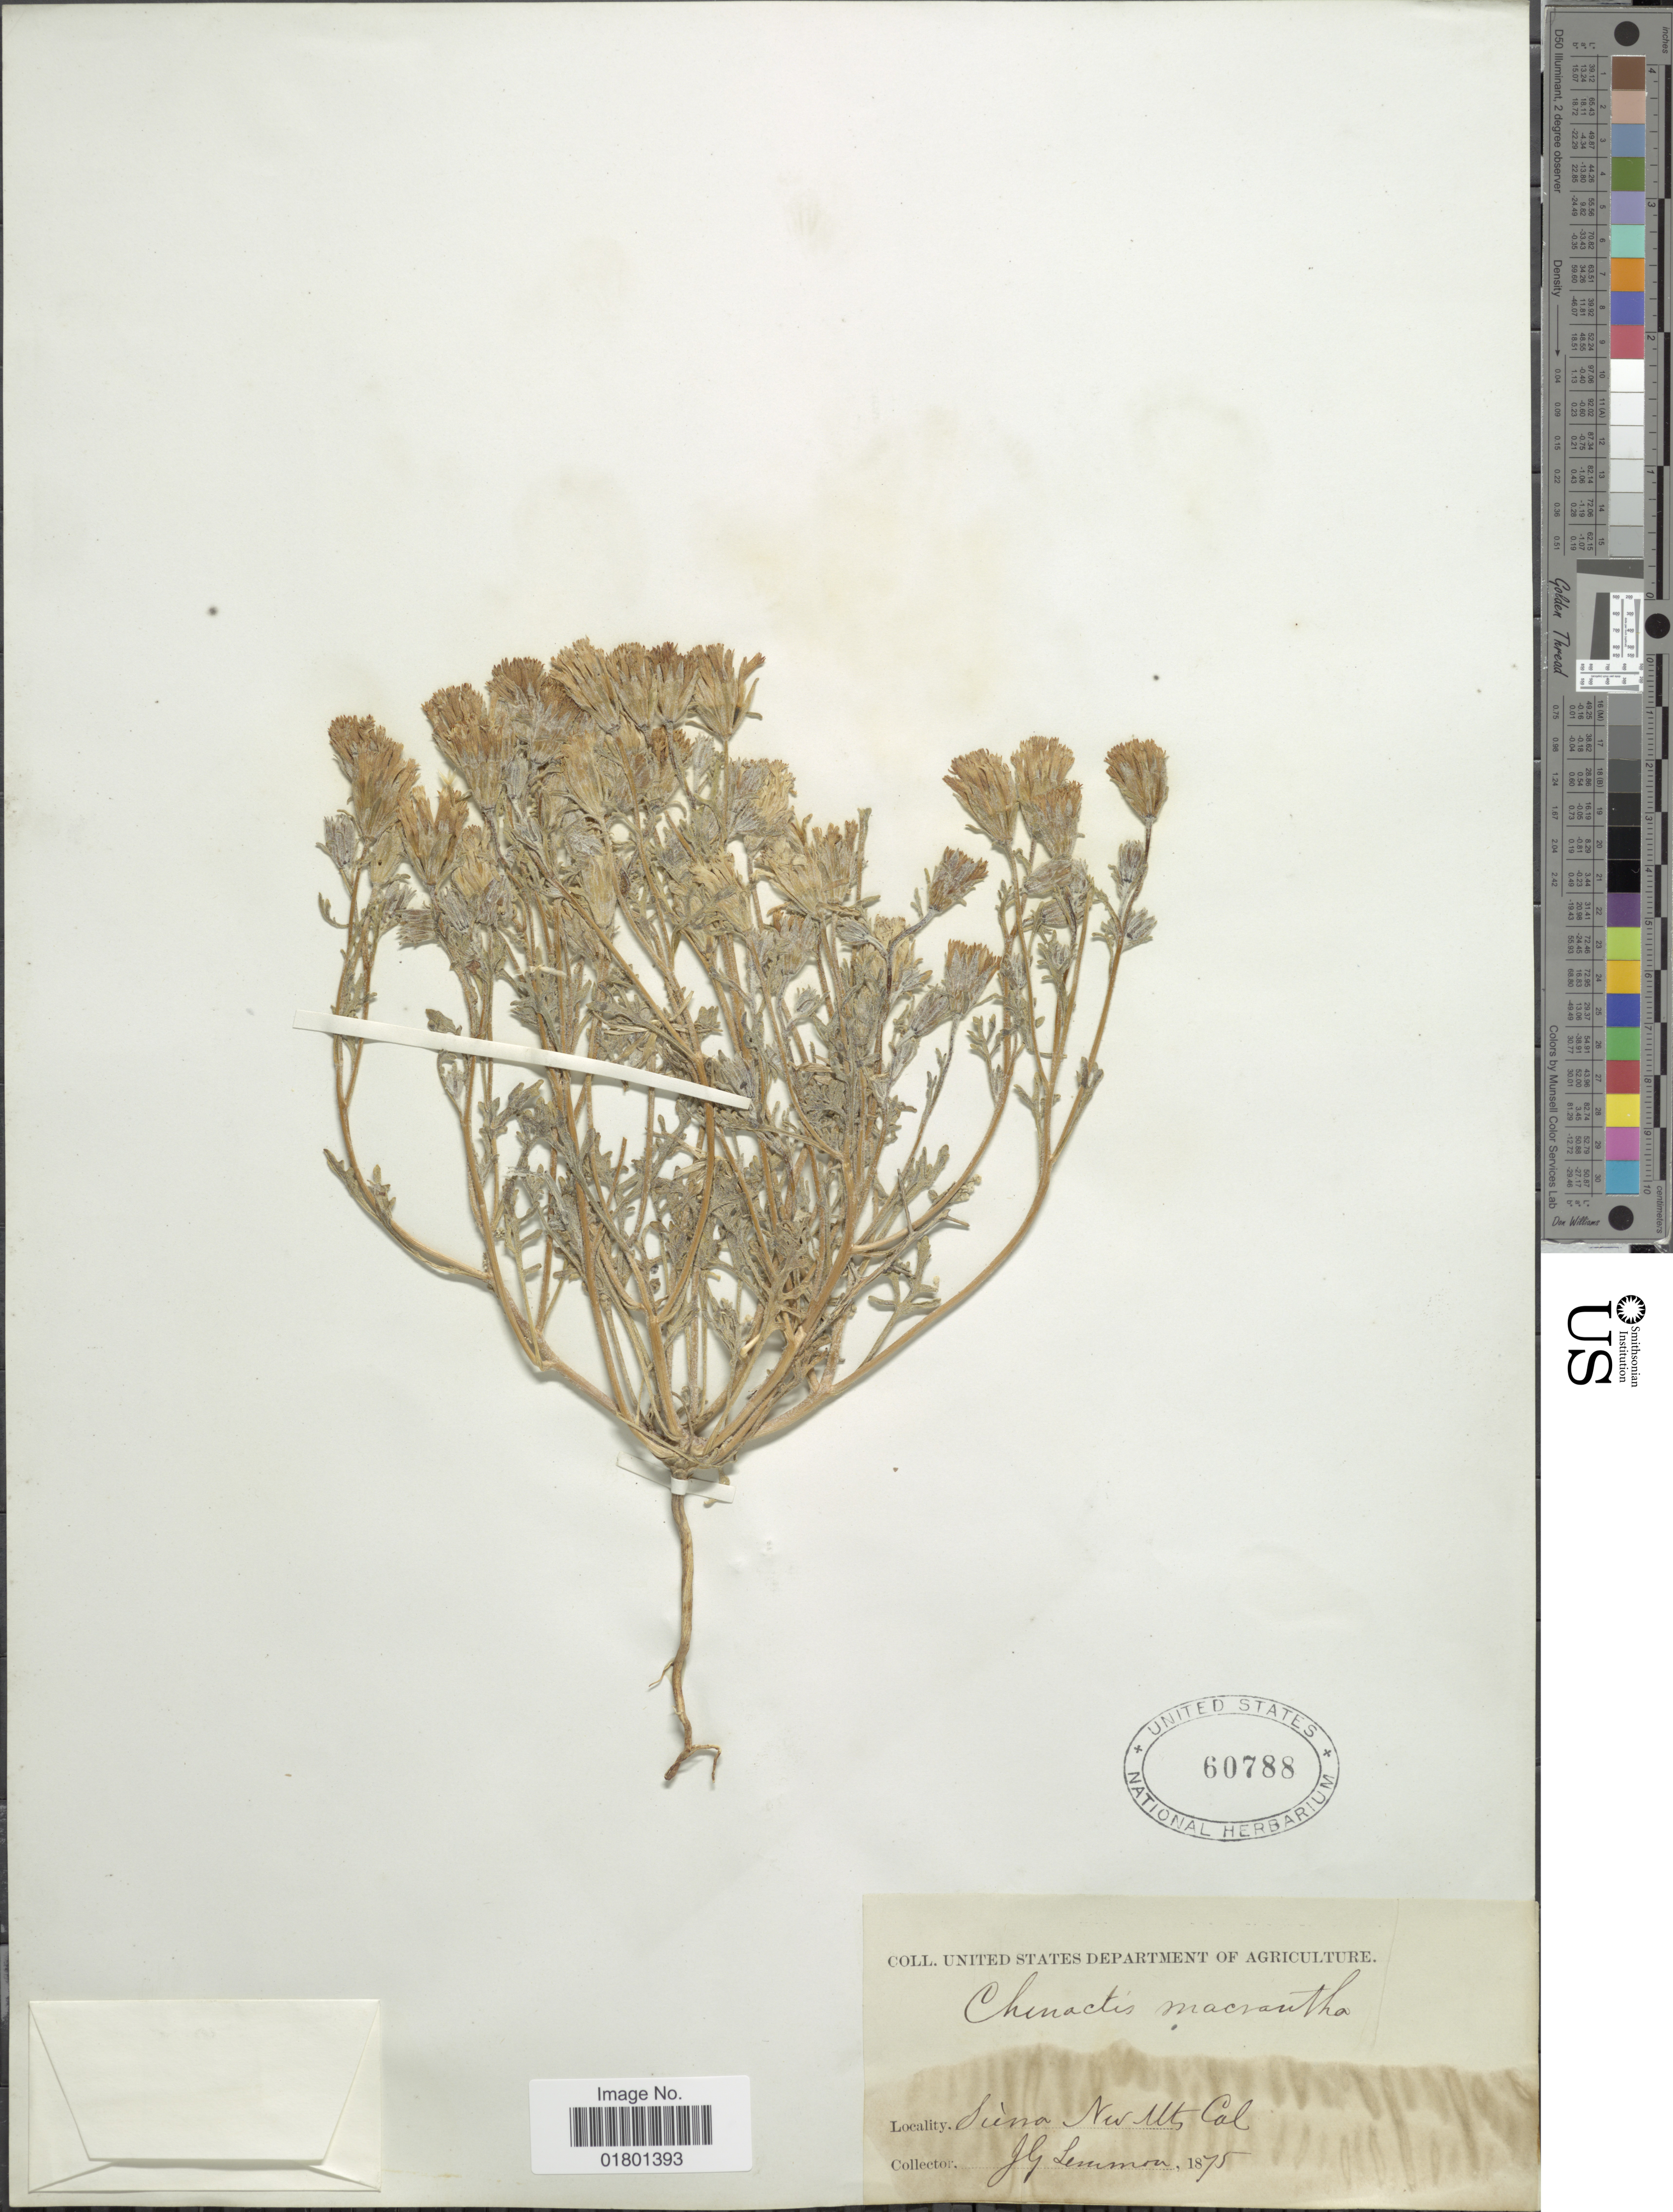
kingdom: Plantae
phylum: Tracheophyta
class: Magnoliopsida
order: Asterales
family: Asteraceae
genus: Chaenactis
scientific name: Chaenactis macrantha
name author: D.C. Eaton in C. King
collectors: J. Lemmon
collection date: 1875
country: United States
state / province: California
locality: SIerra Nev Mts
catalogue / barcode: US 60788